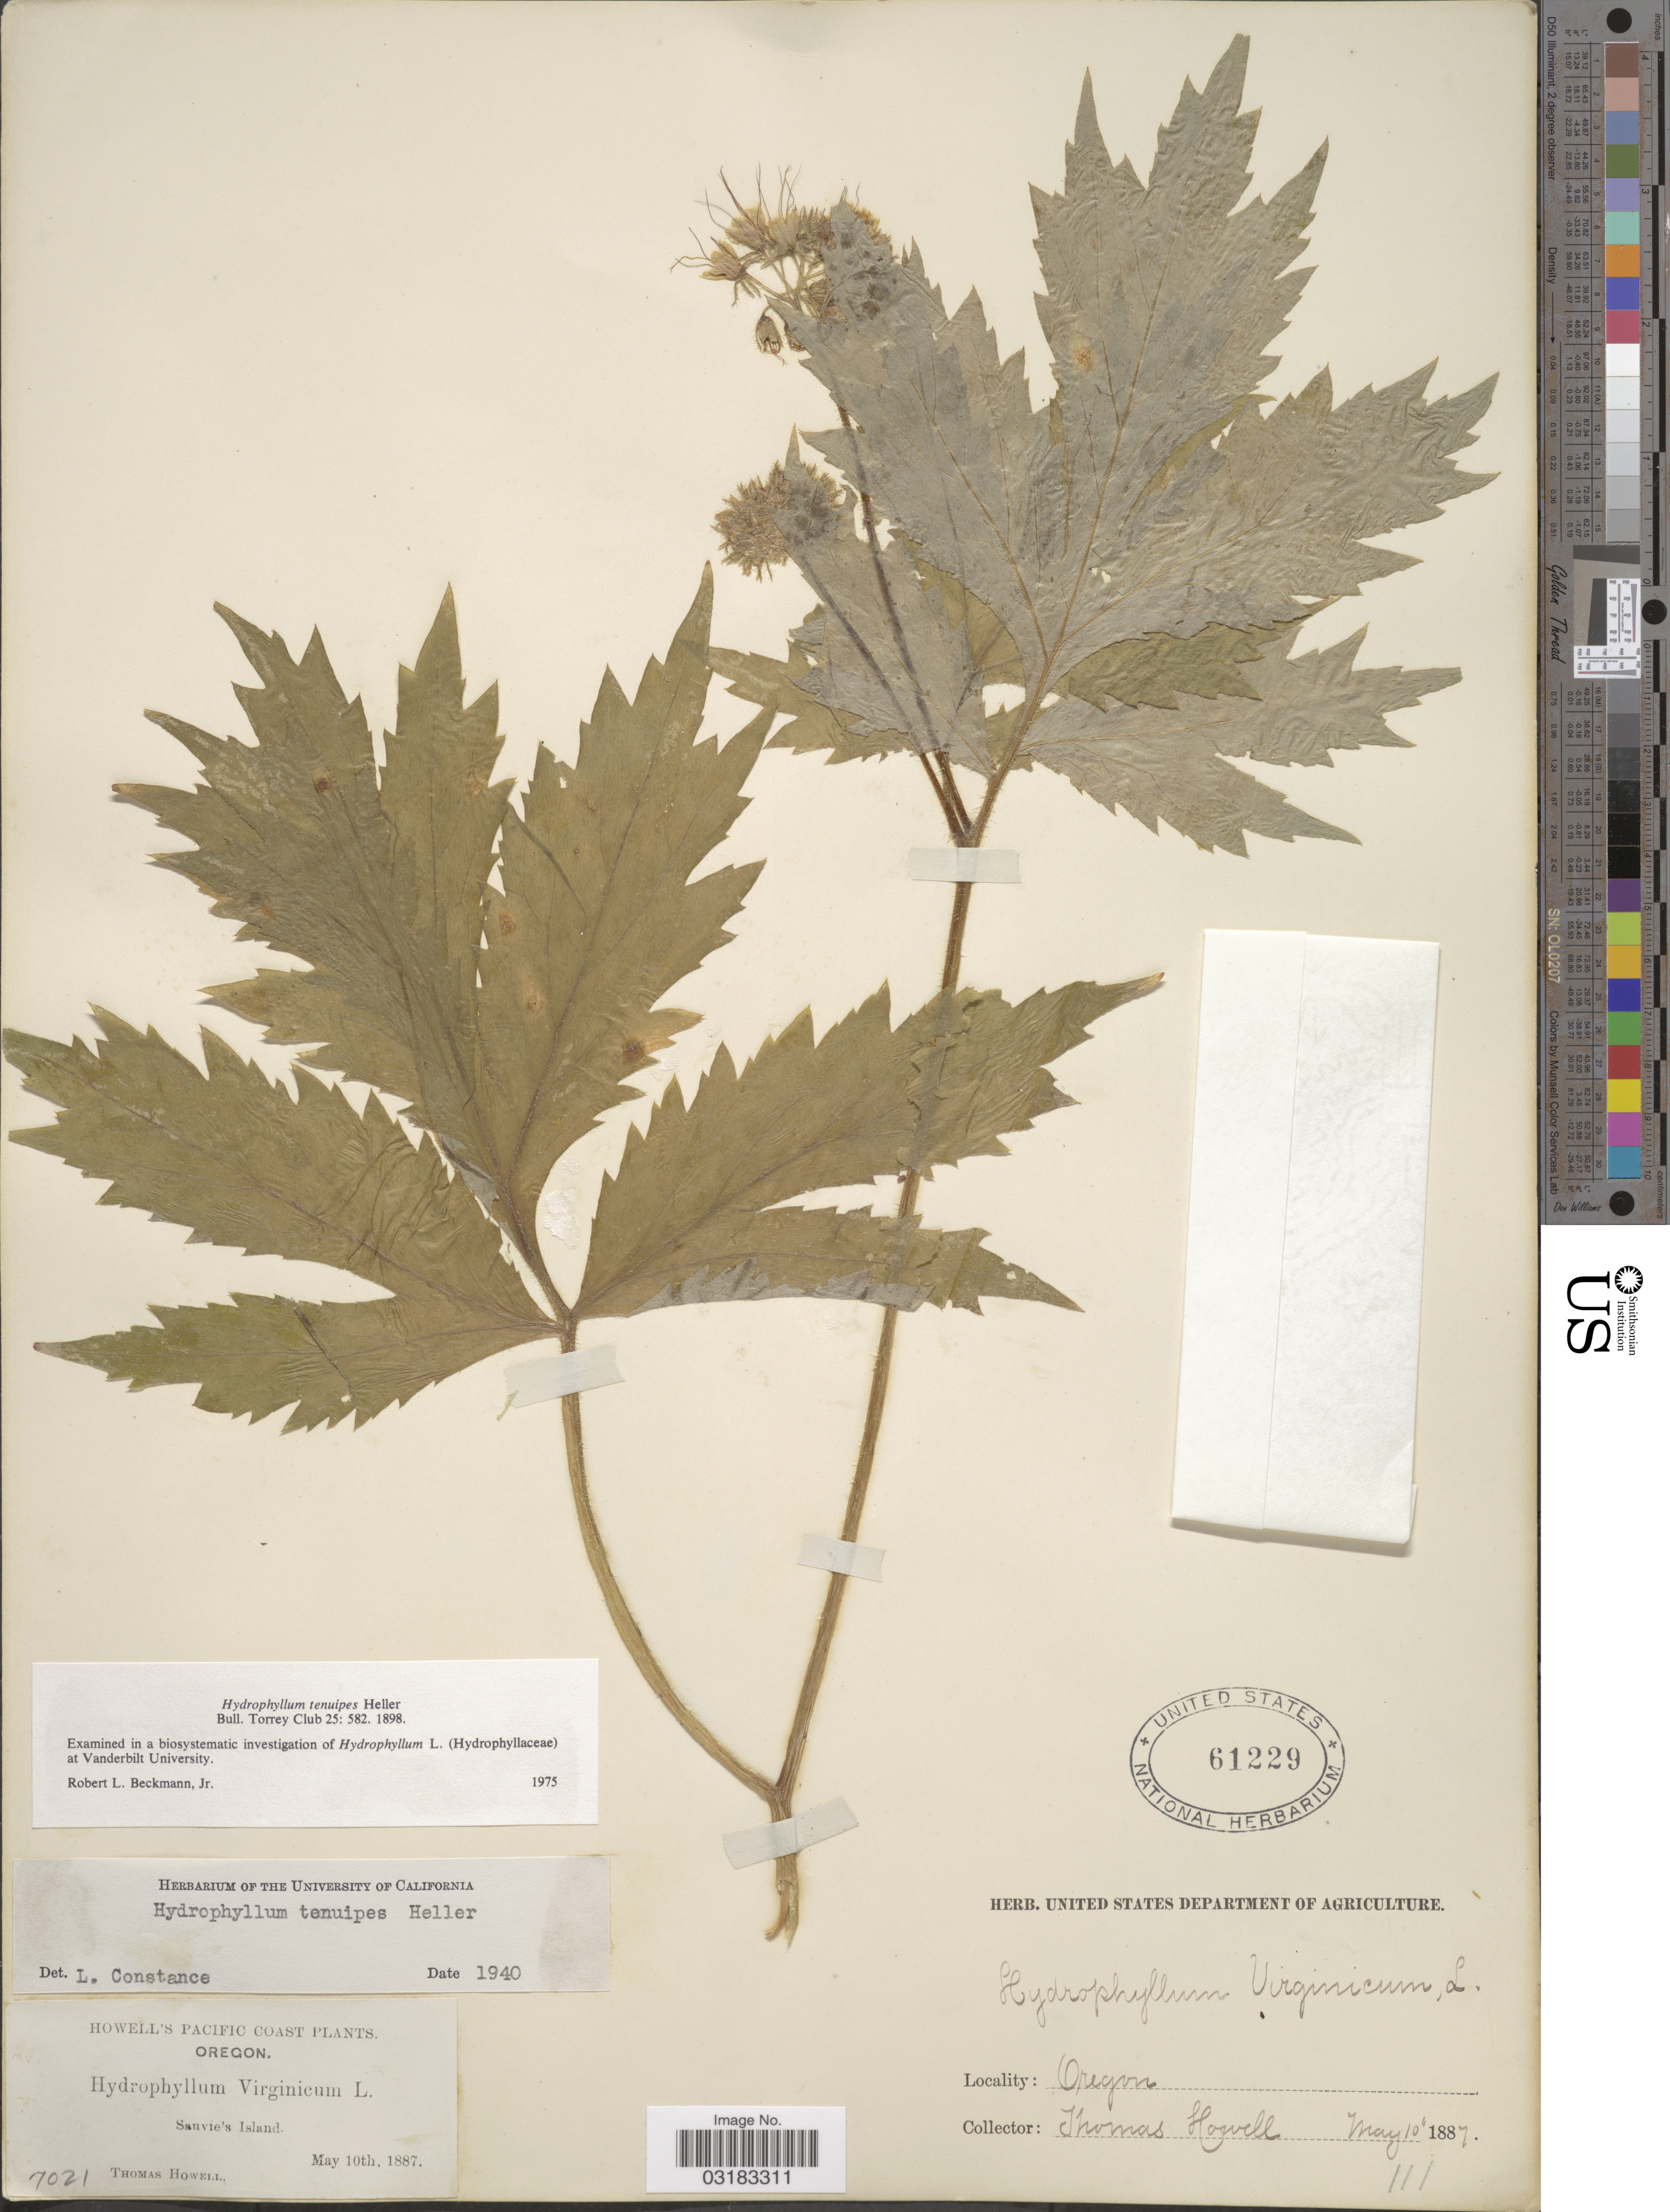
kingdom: Plantae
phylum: Tracheophyta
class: Magnoliopsida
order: Boraginales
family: Hydrophyllaceae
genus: Hydrophyllum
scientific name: Hydrophyllum tenuipes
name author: A. Heller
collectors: T. Howell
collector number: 7021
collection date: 1887-05-10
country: United States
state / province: Oregon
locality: Pacific Coast. Sauvie's Island.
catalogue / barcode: US 61229